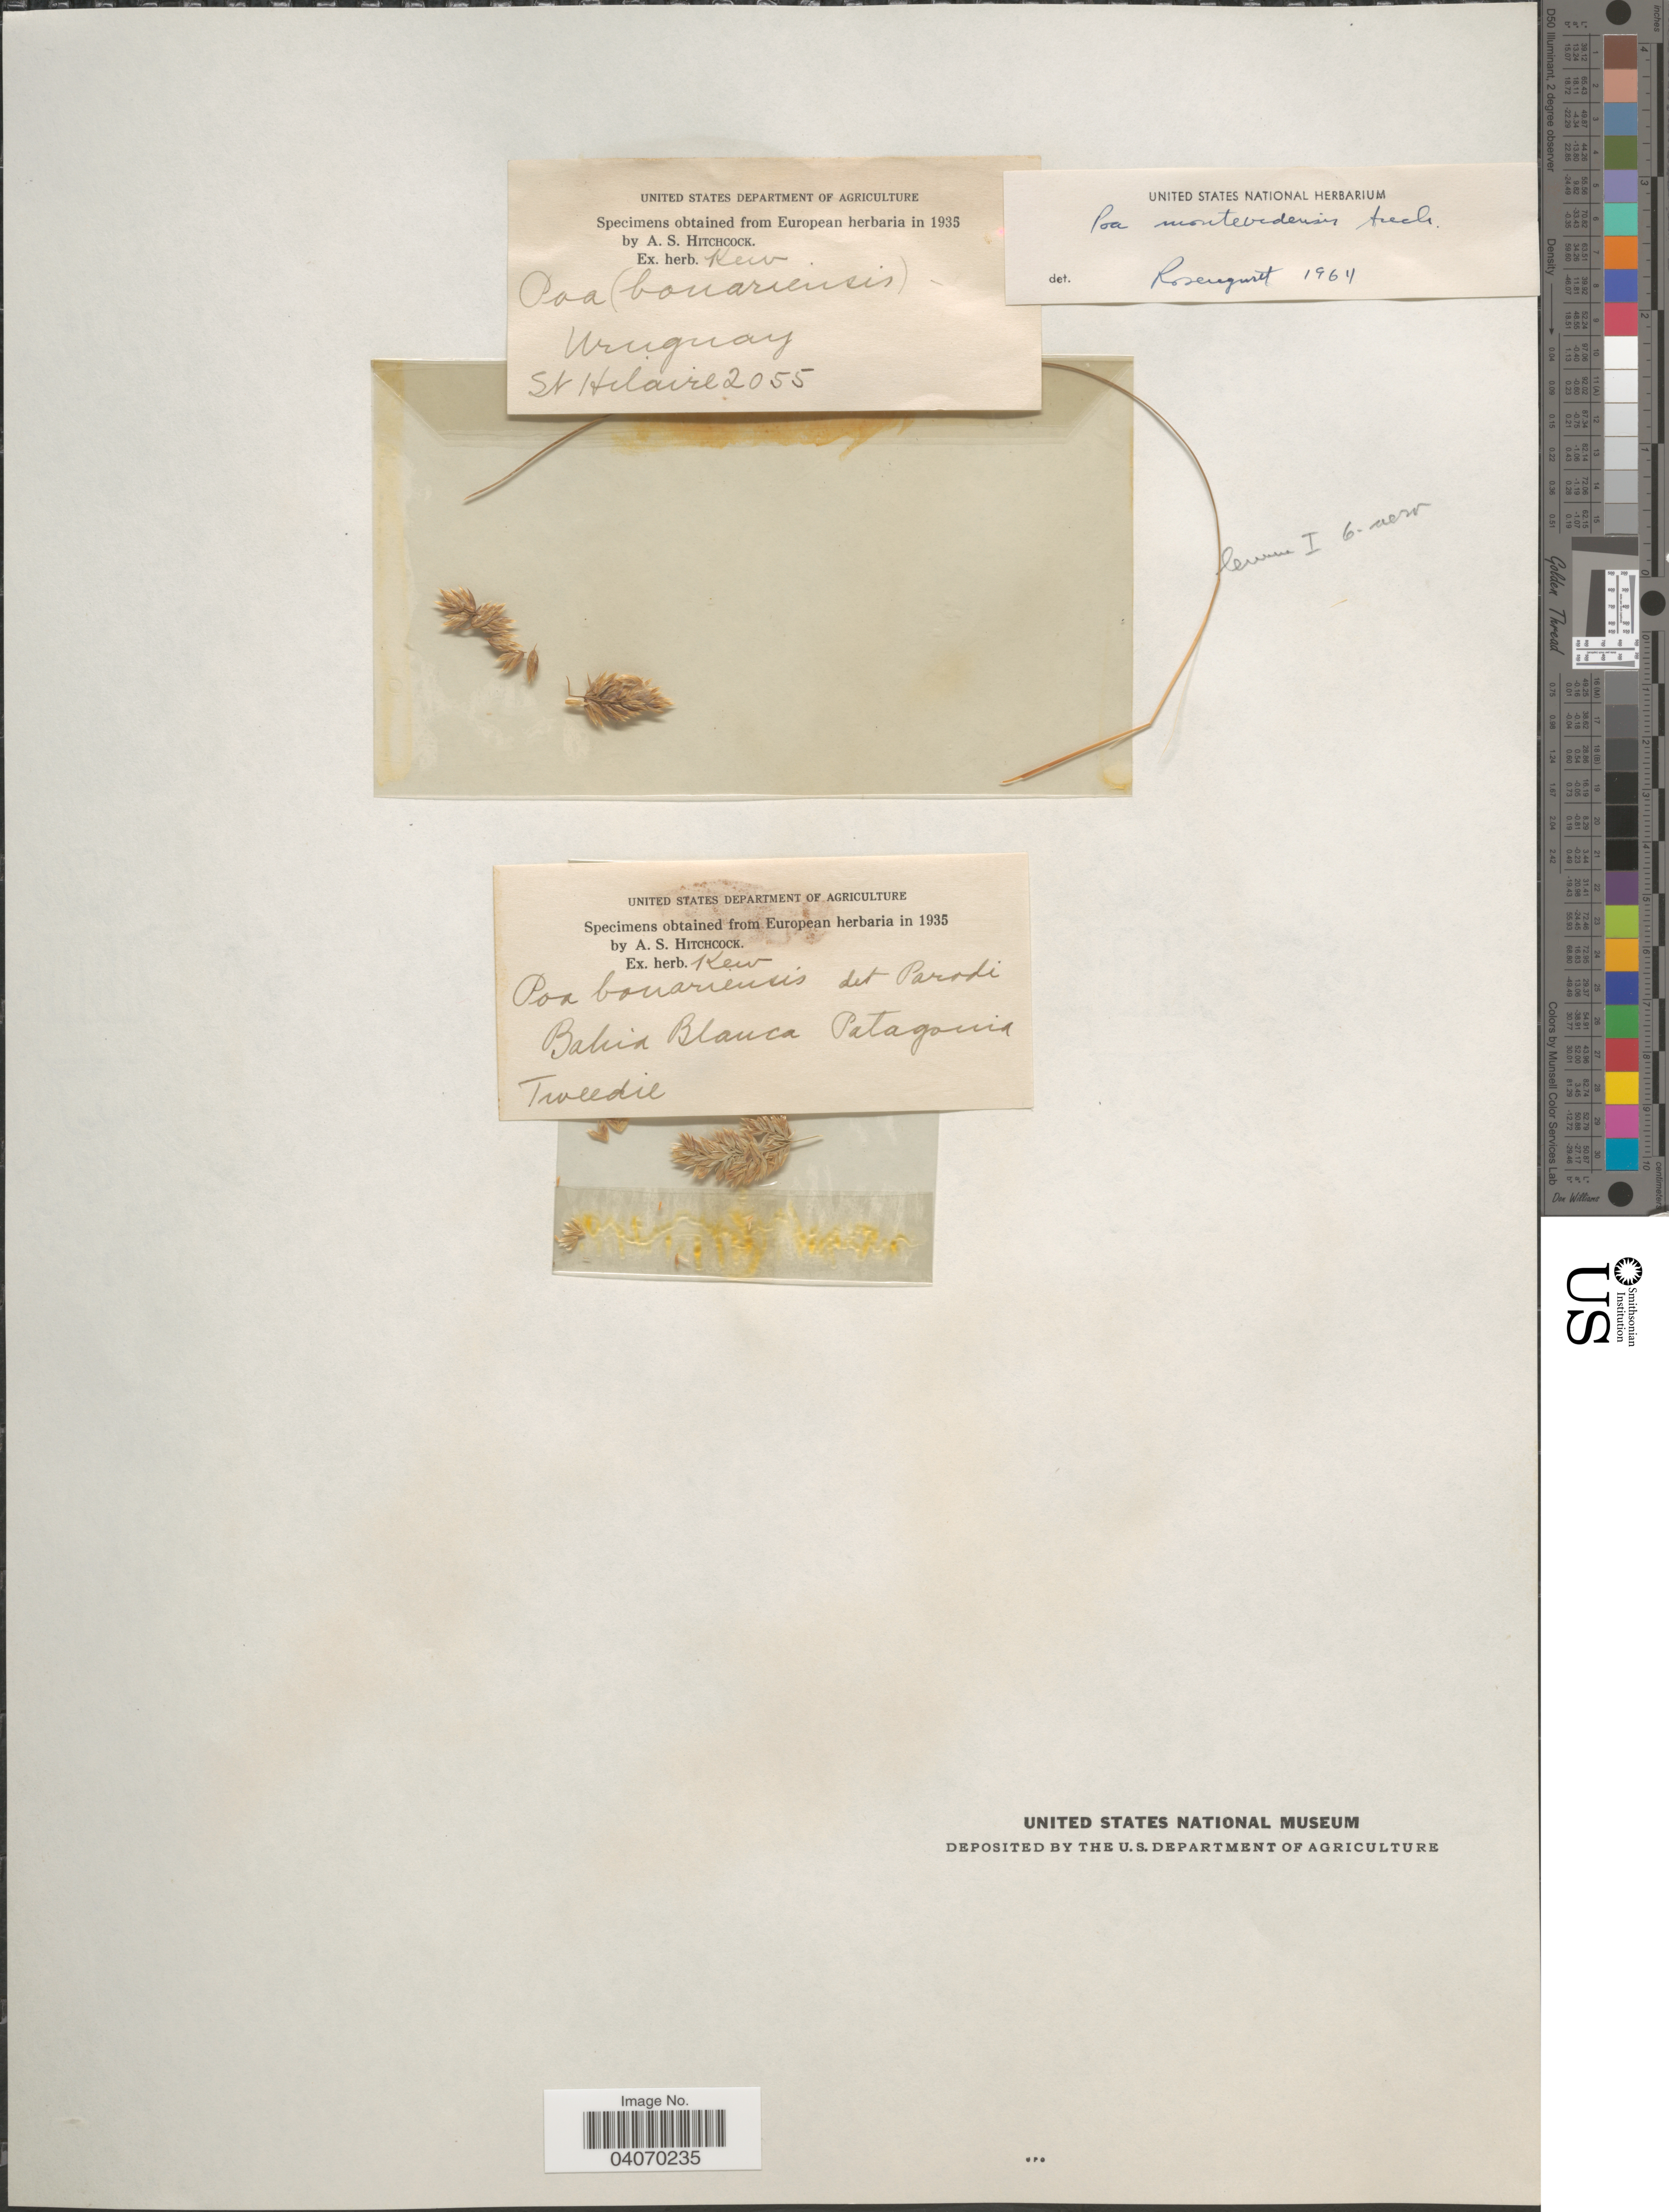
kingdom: Plantae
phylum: Tracheophyta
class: Liliopsida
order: Poales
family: Poaceae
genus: Poa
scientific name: Poa bonariensis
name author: (Lam.) Kunth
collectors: -- Tweedie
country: Argentina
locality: Bahia Blanca. Patagonia.